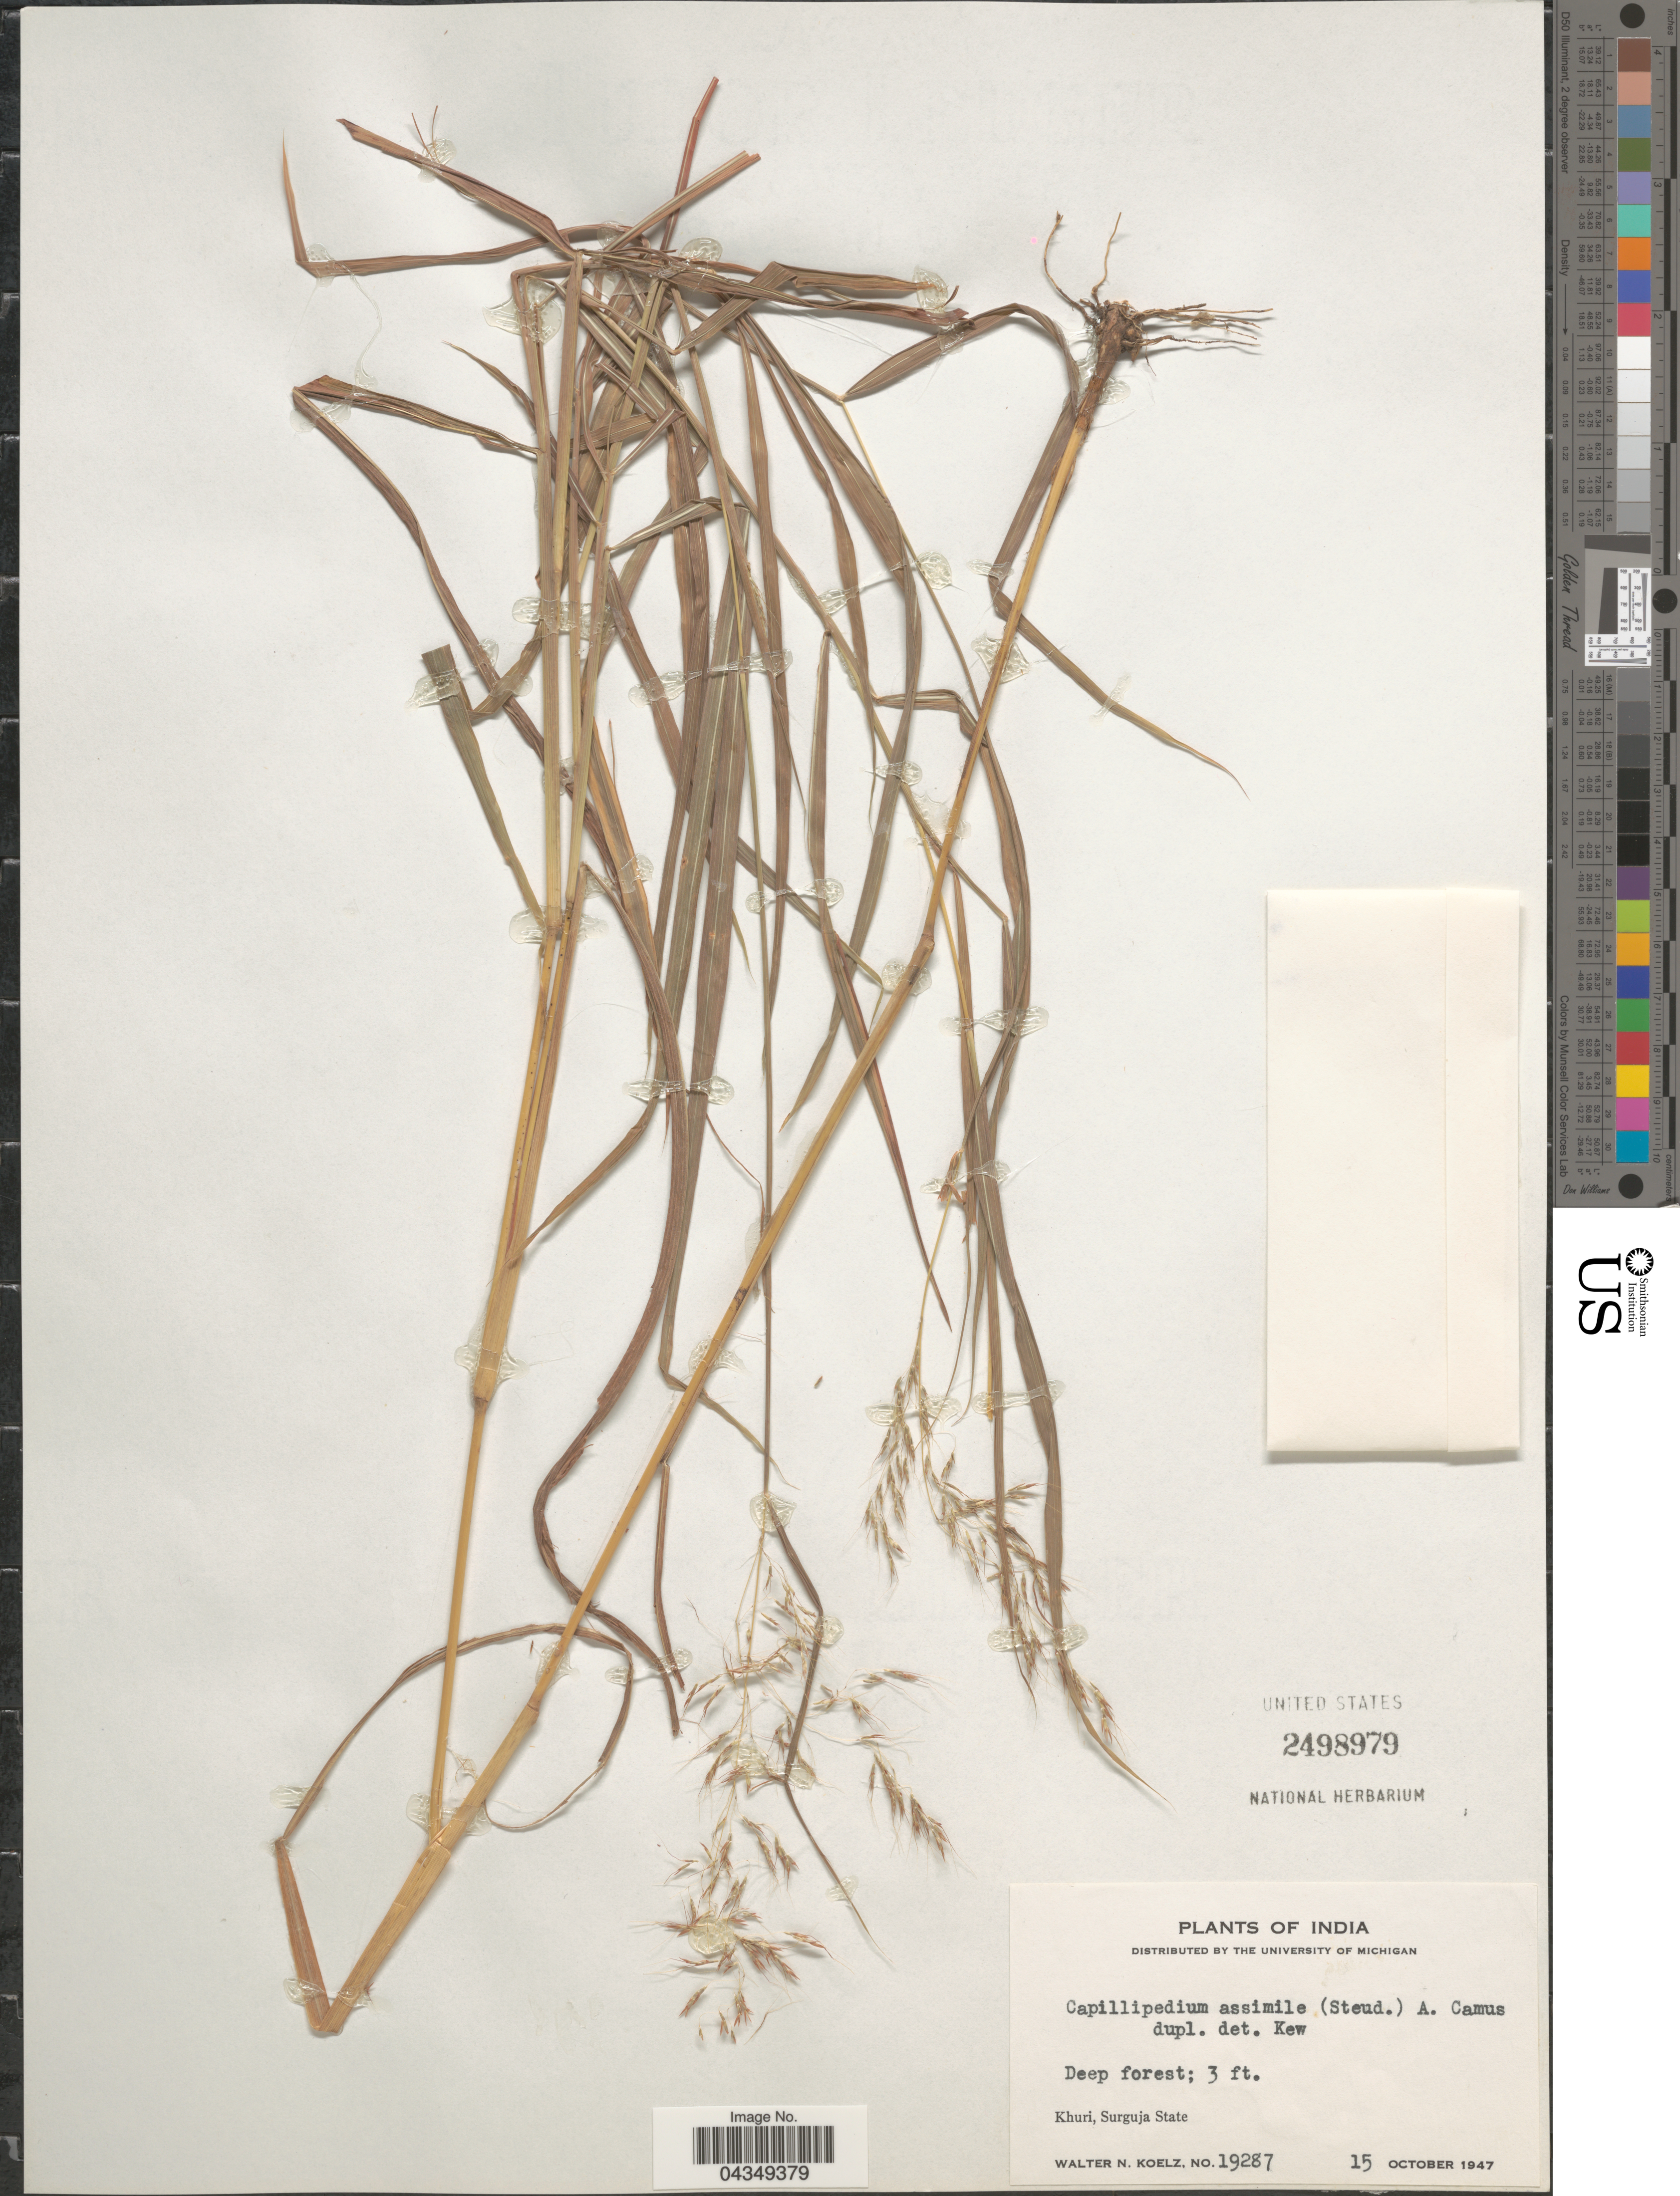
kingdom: Plantae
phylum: Tracheophyta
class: Liliopsida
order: Poales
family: Poaceae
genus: Capillipedium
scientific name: Capillipedium assimile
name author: (Steud.) A. Camus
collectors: W. N. Koelz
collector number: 19287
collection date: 1947-10-15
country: India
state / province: Chhattisgarh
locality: Khuri, Surguja State.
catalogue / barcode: US 2498979